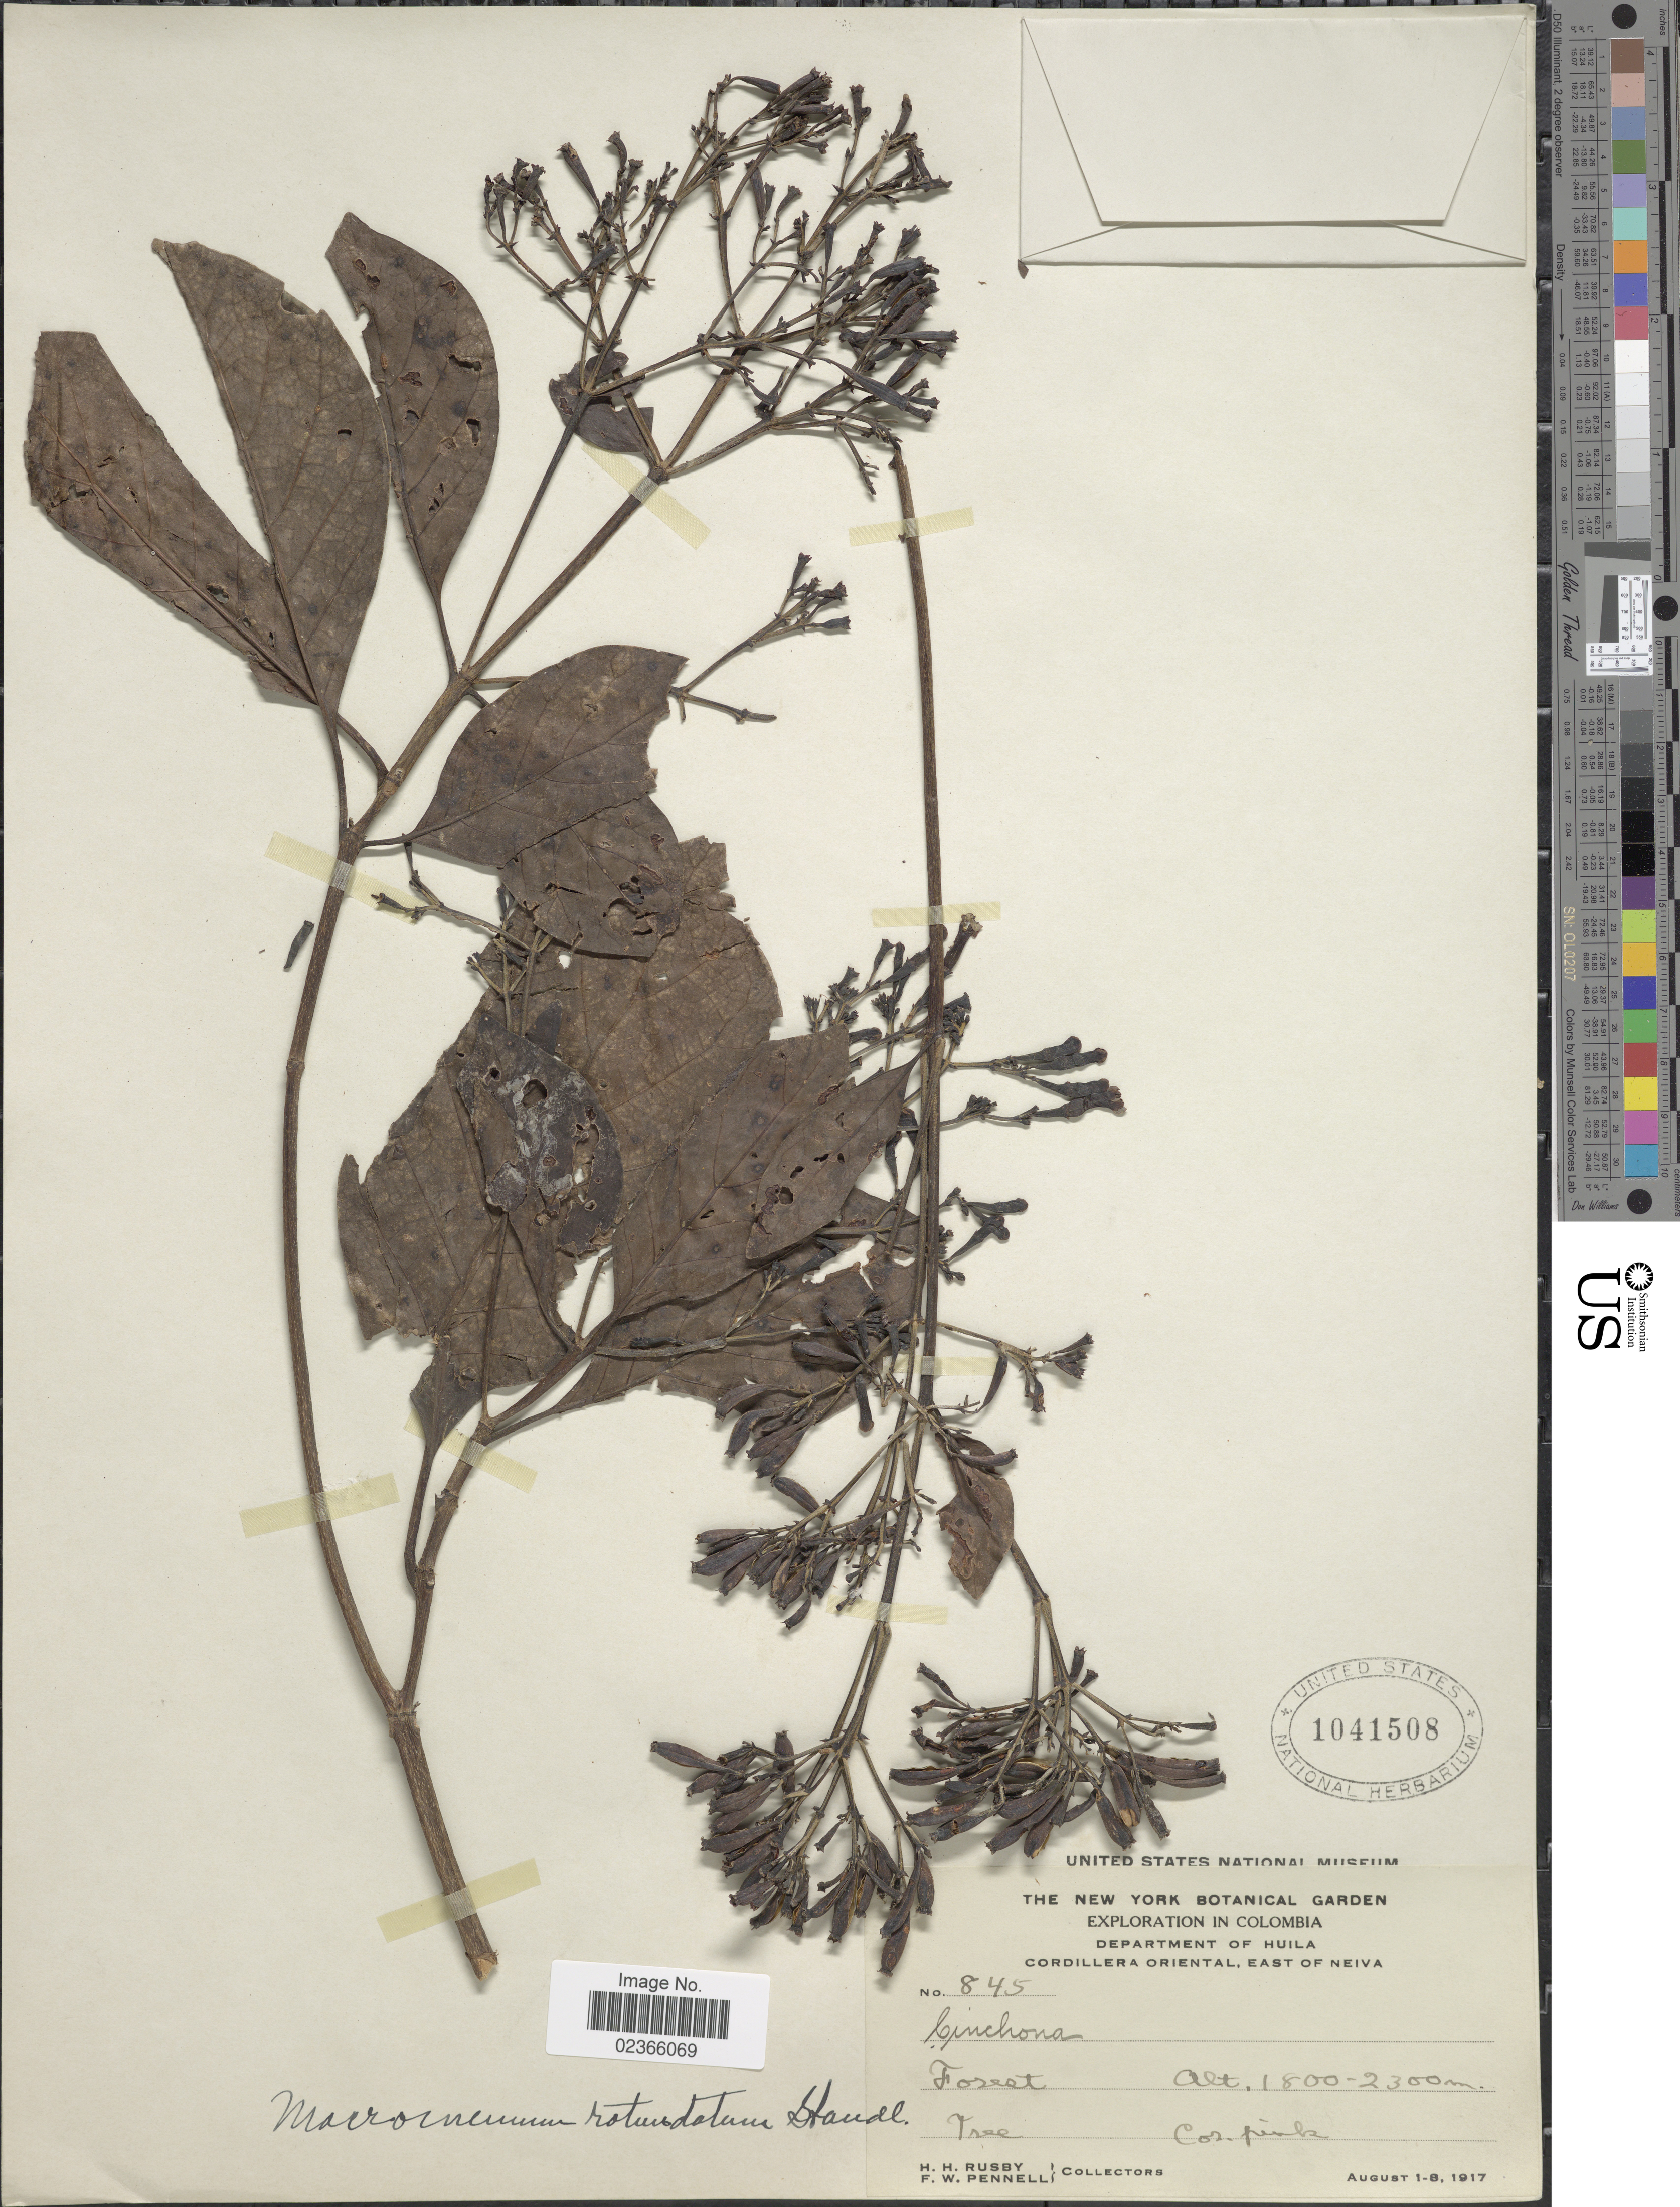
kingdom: Plantae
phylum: Tracheophyta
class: Magnoliopsida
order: Gentianales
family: Rubiaceae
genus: Macrocnemum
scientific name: Macrocnemum rotundatum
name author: Standl.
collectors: H. H. Rusby & F. W. Pennell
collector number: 845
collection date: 1917-08-01/1917-08-08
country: Colombia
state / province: Huila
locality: Department of Huila. Cordillera Oriental, East of Neiva.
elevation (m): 1800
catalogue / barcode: US 1041508